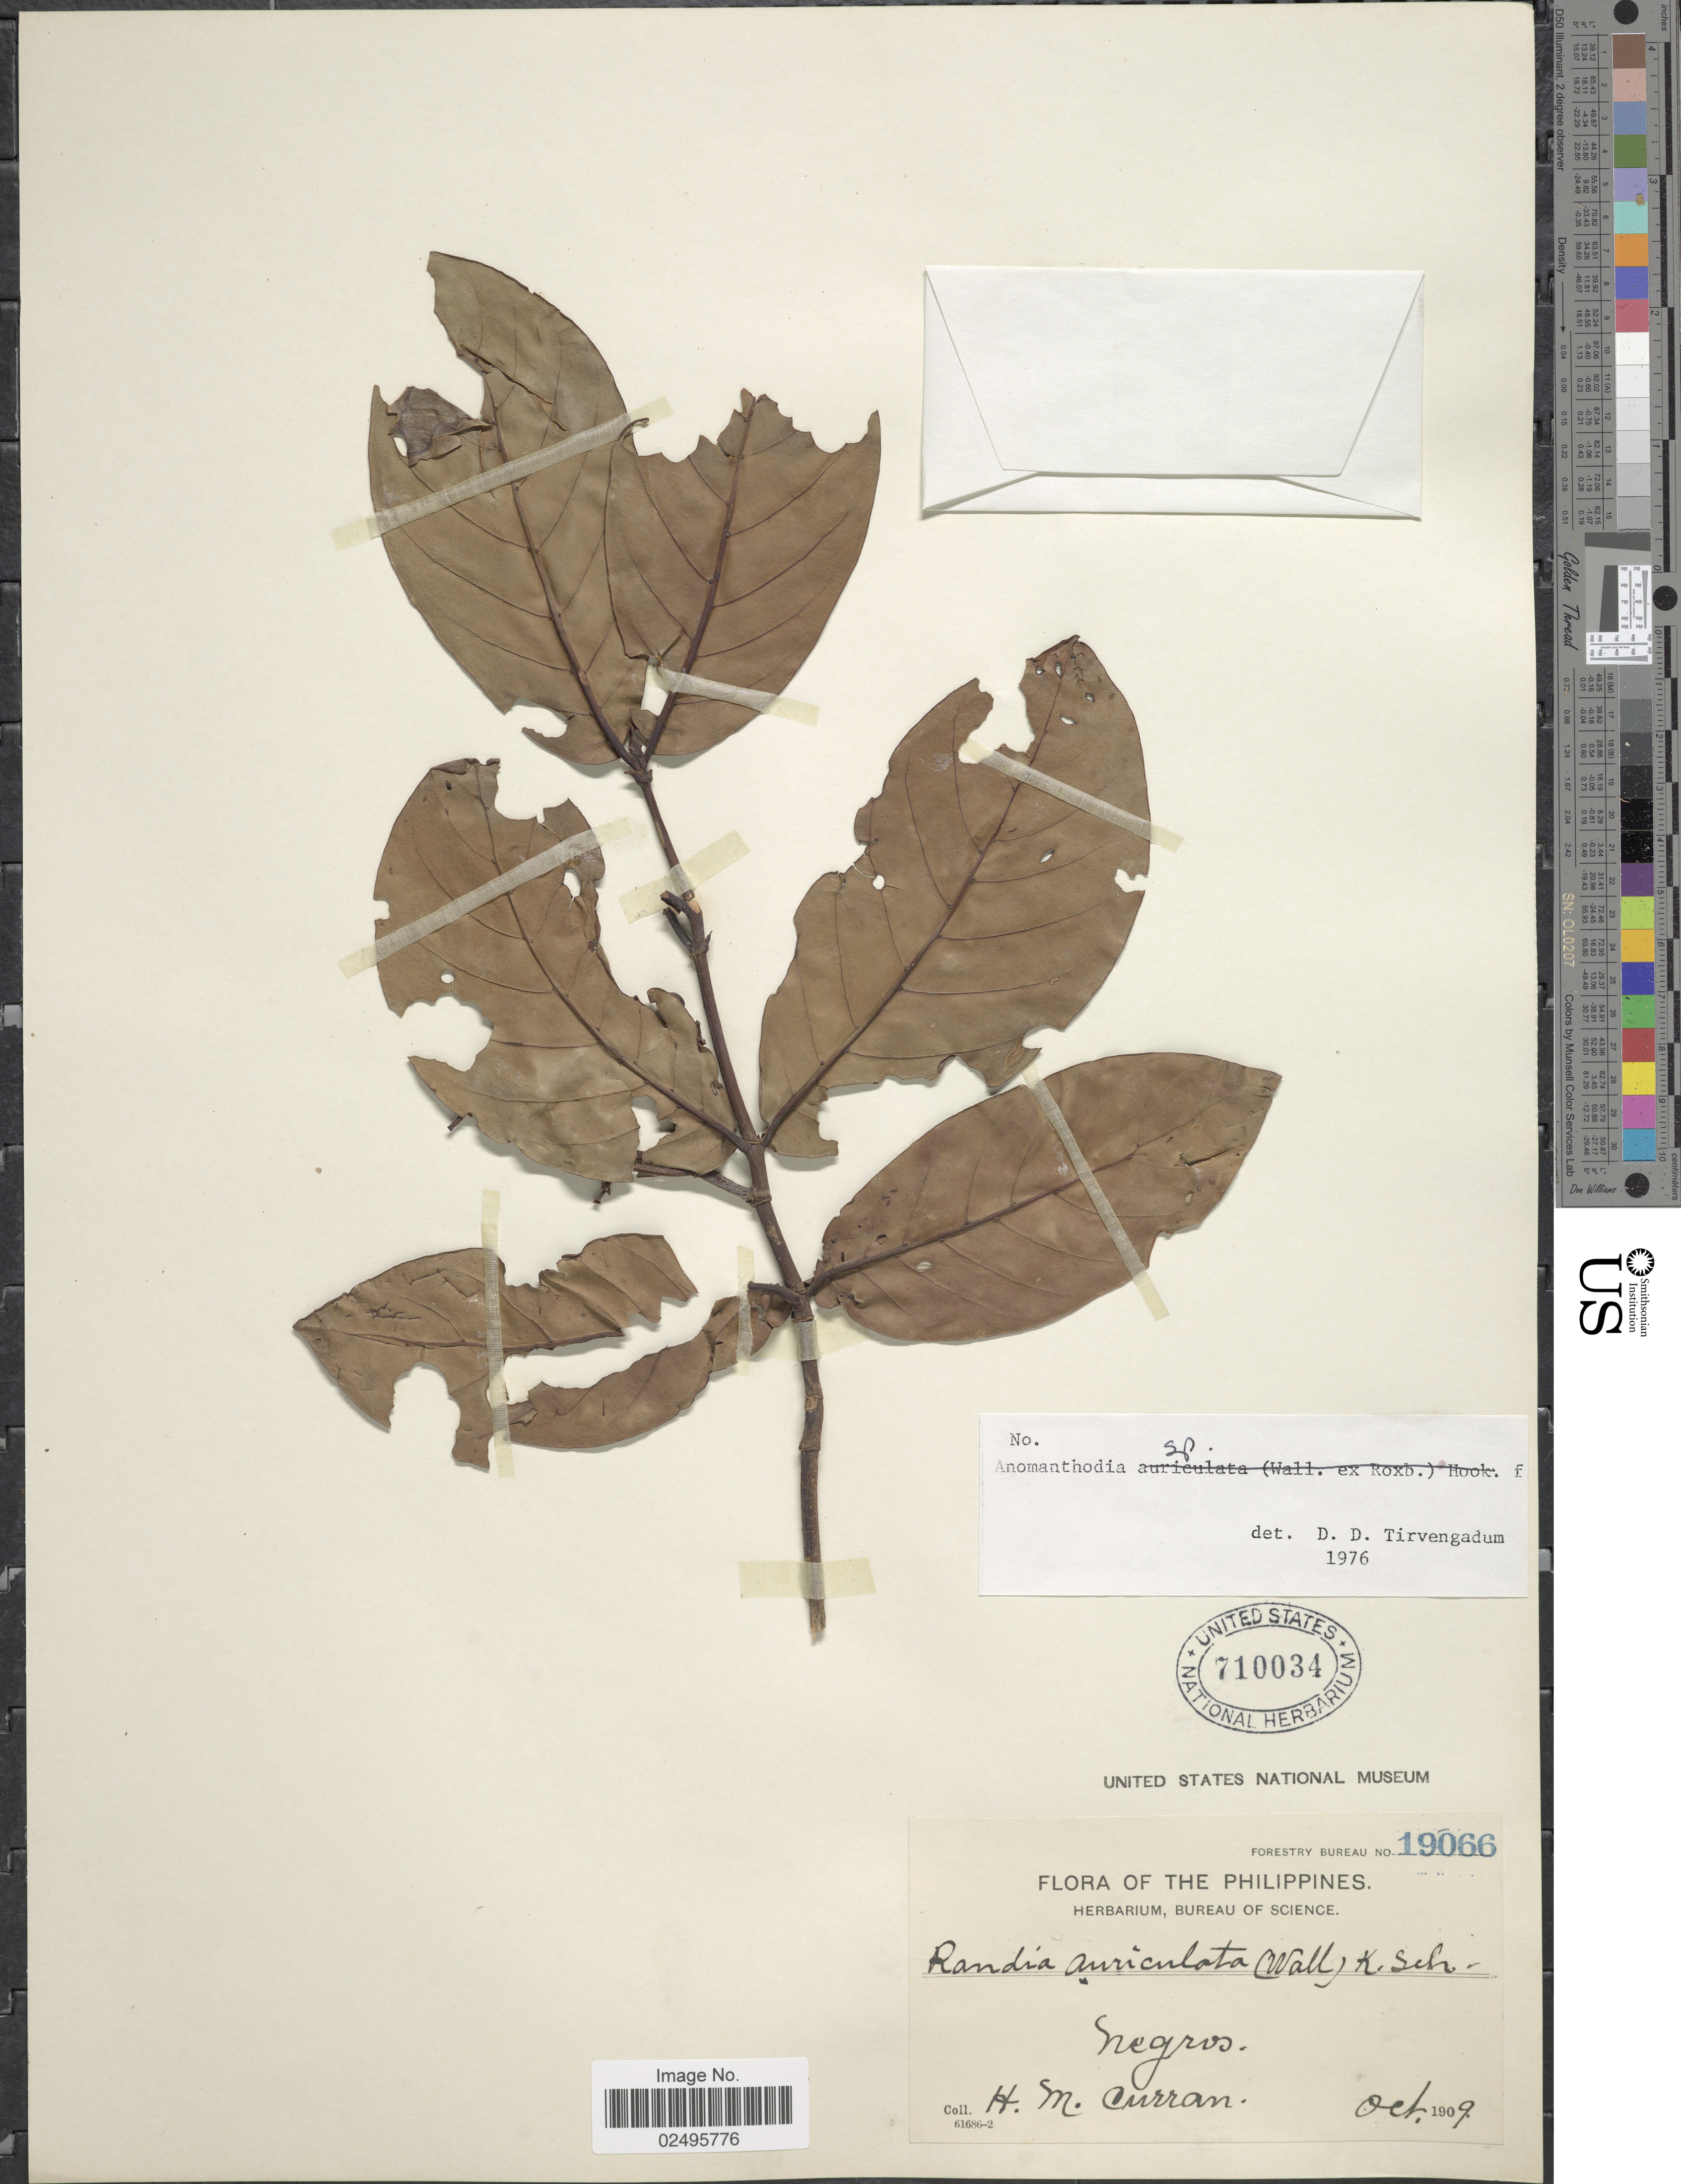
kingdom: Plantae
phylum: Tracheophyta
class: Magnoliopsida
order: Gentianales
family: Rubiaceae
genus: Aidia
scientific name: Aidia sp.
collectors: H. M. Curran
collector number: Forestry Bureau 19066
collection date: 1909-10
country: Philippines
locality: Negros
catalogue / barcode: US 710034